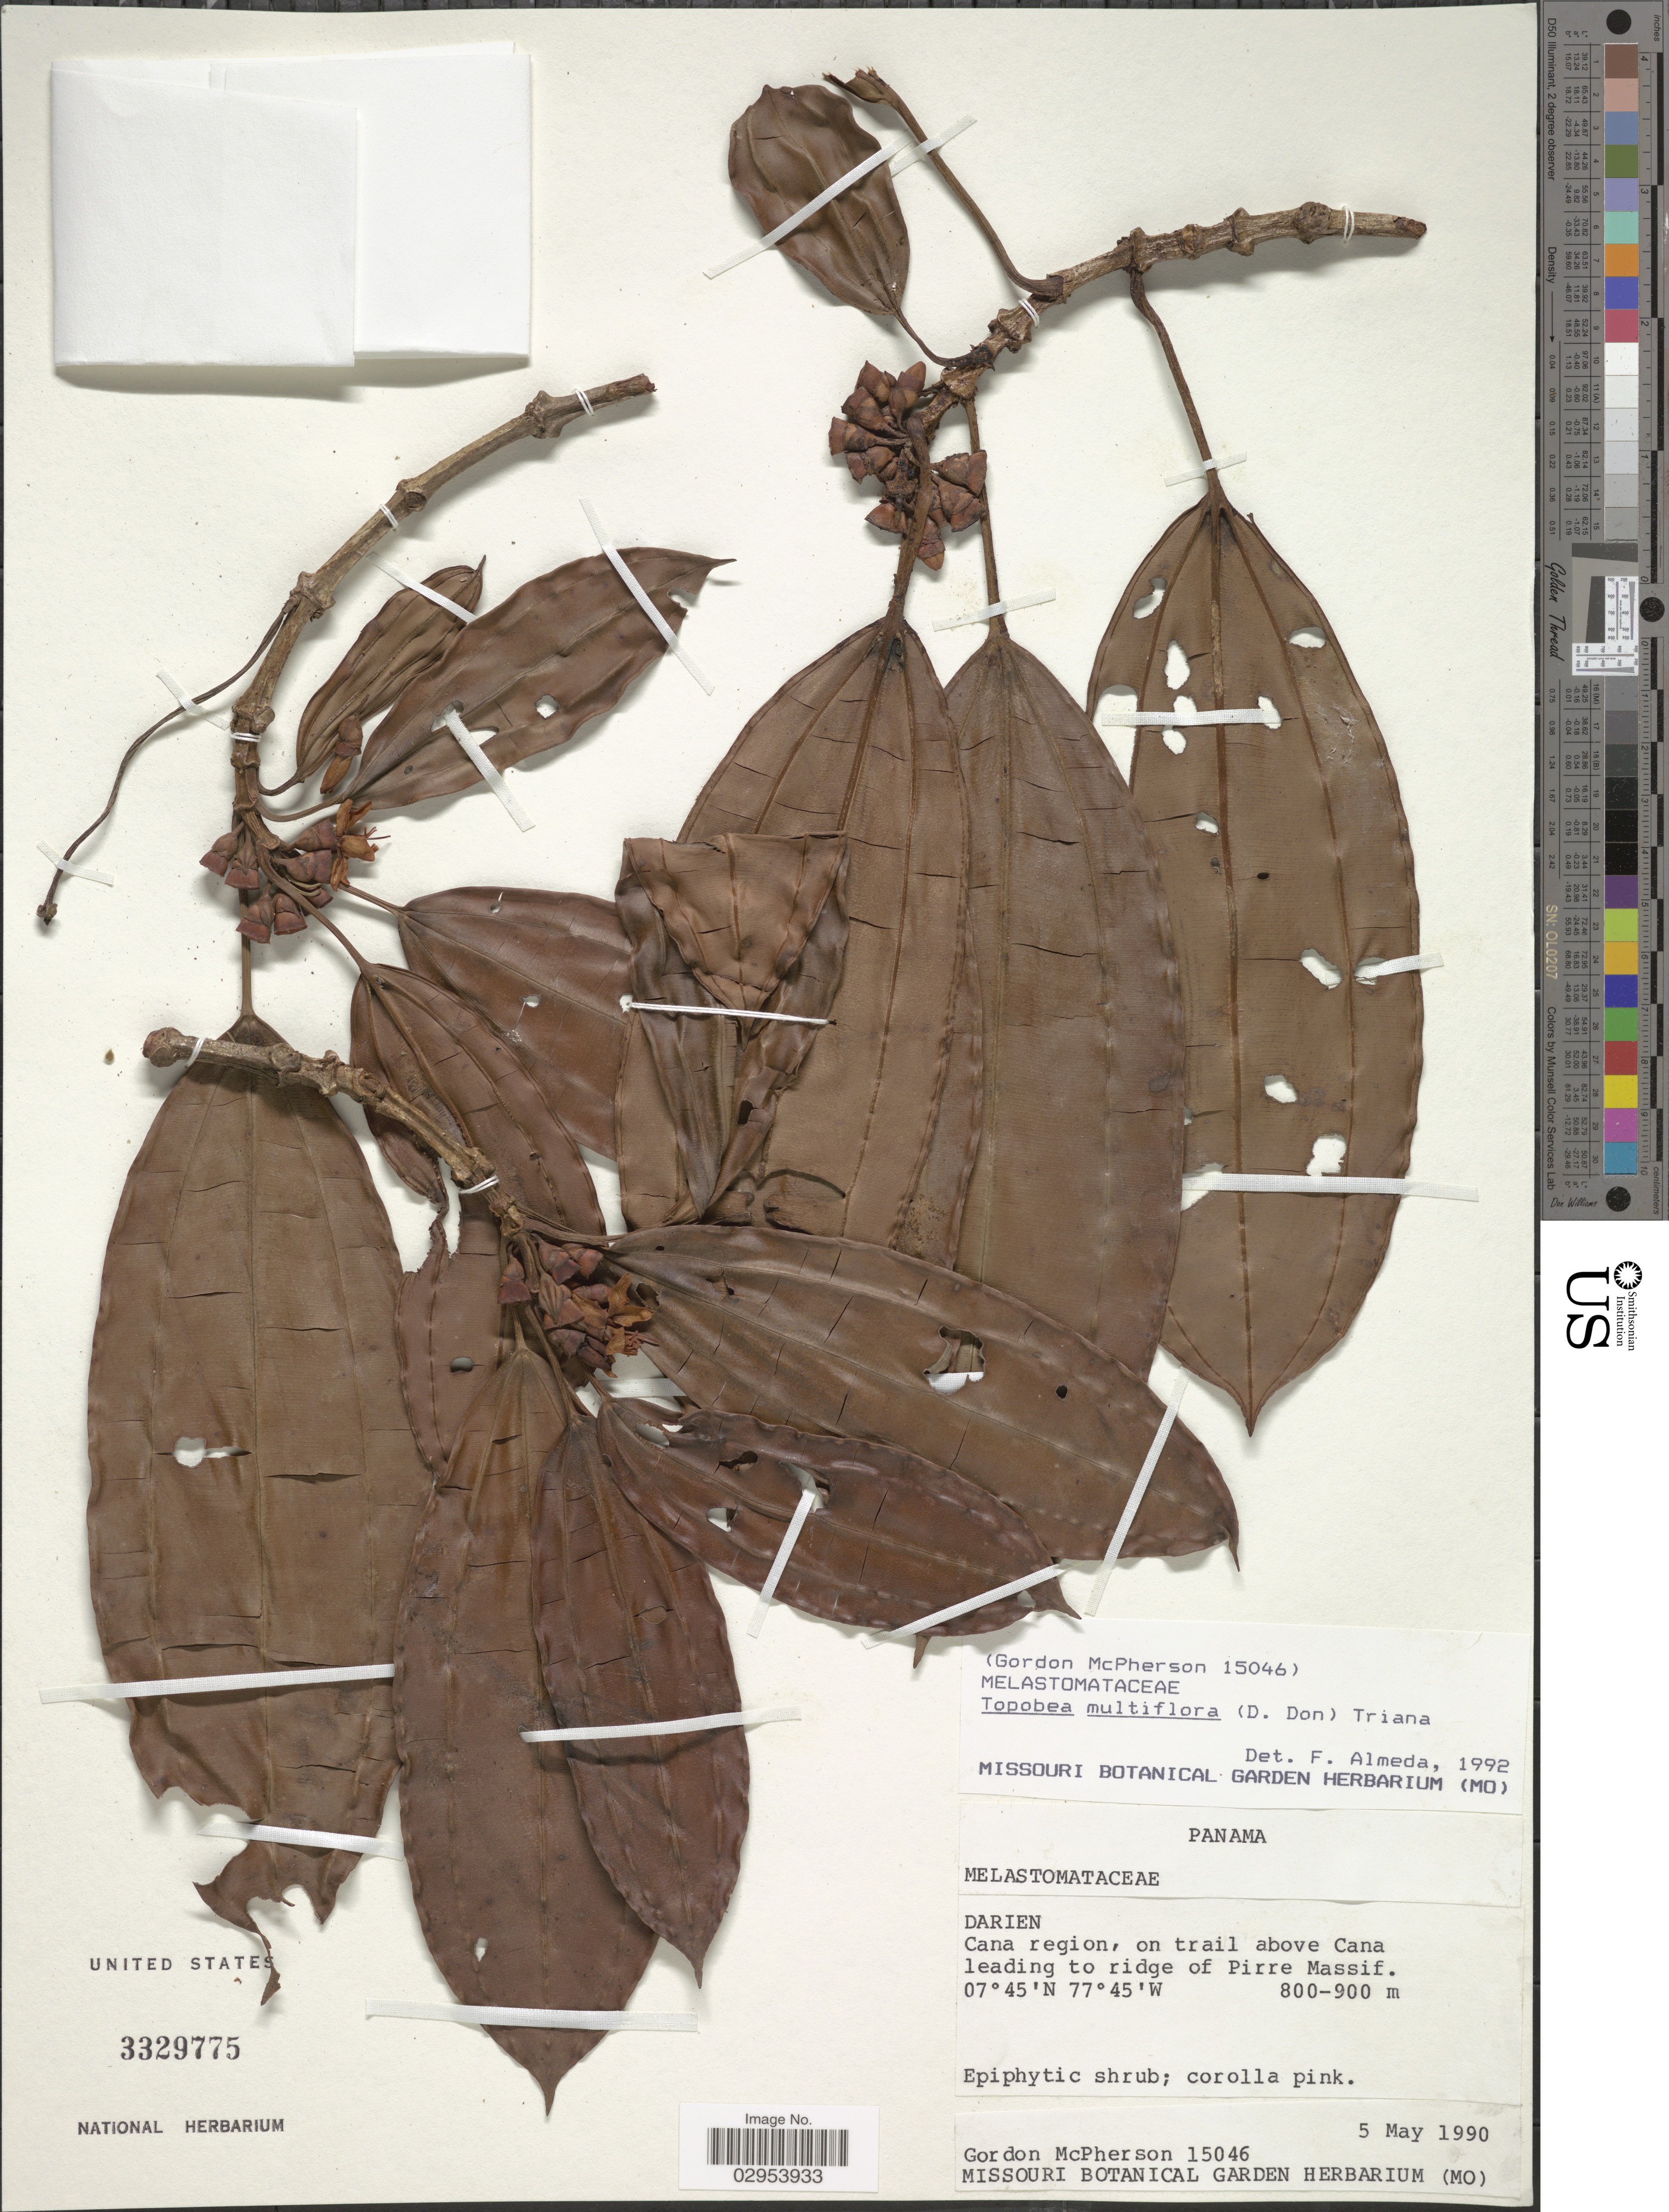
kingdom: Plantae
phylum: Tracheophyta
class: Magnoliopsida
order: Myrtales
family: Melastomataceae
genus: Topobea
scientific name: Topobea multiflora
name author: (D. Don) Triana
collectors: G. D. McPherson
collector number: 15046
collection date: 1990-05-05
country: Panama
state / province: Darién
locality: Cana region, on trail above Cana leading to ridge of Pirre Massif.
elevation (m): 800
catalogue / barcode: US 3329775